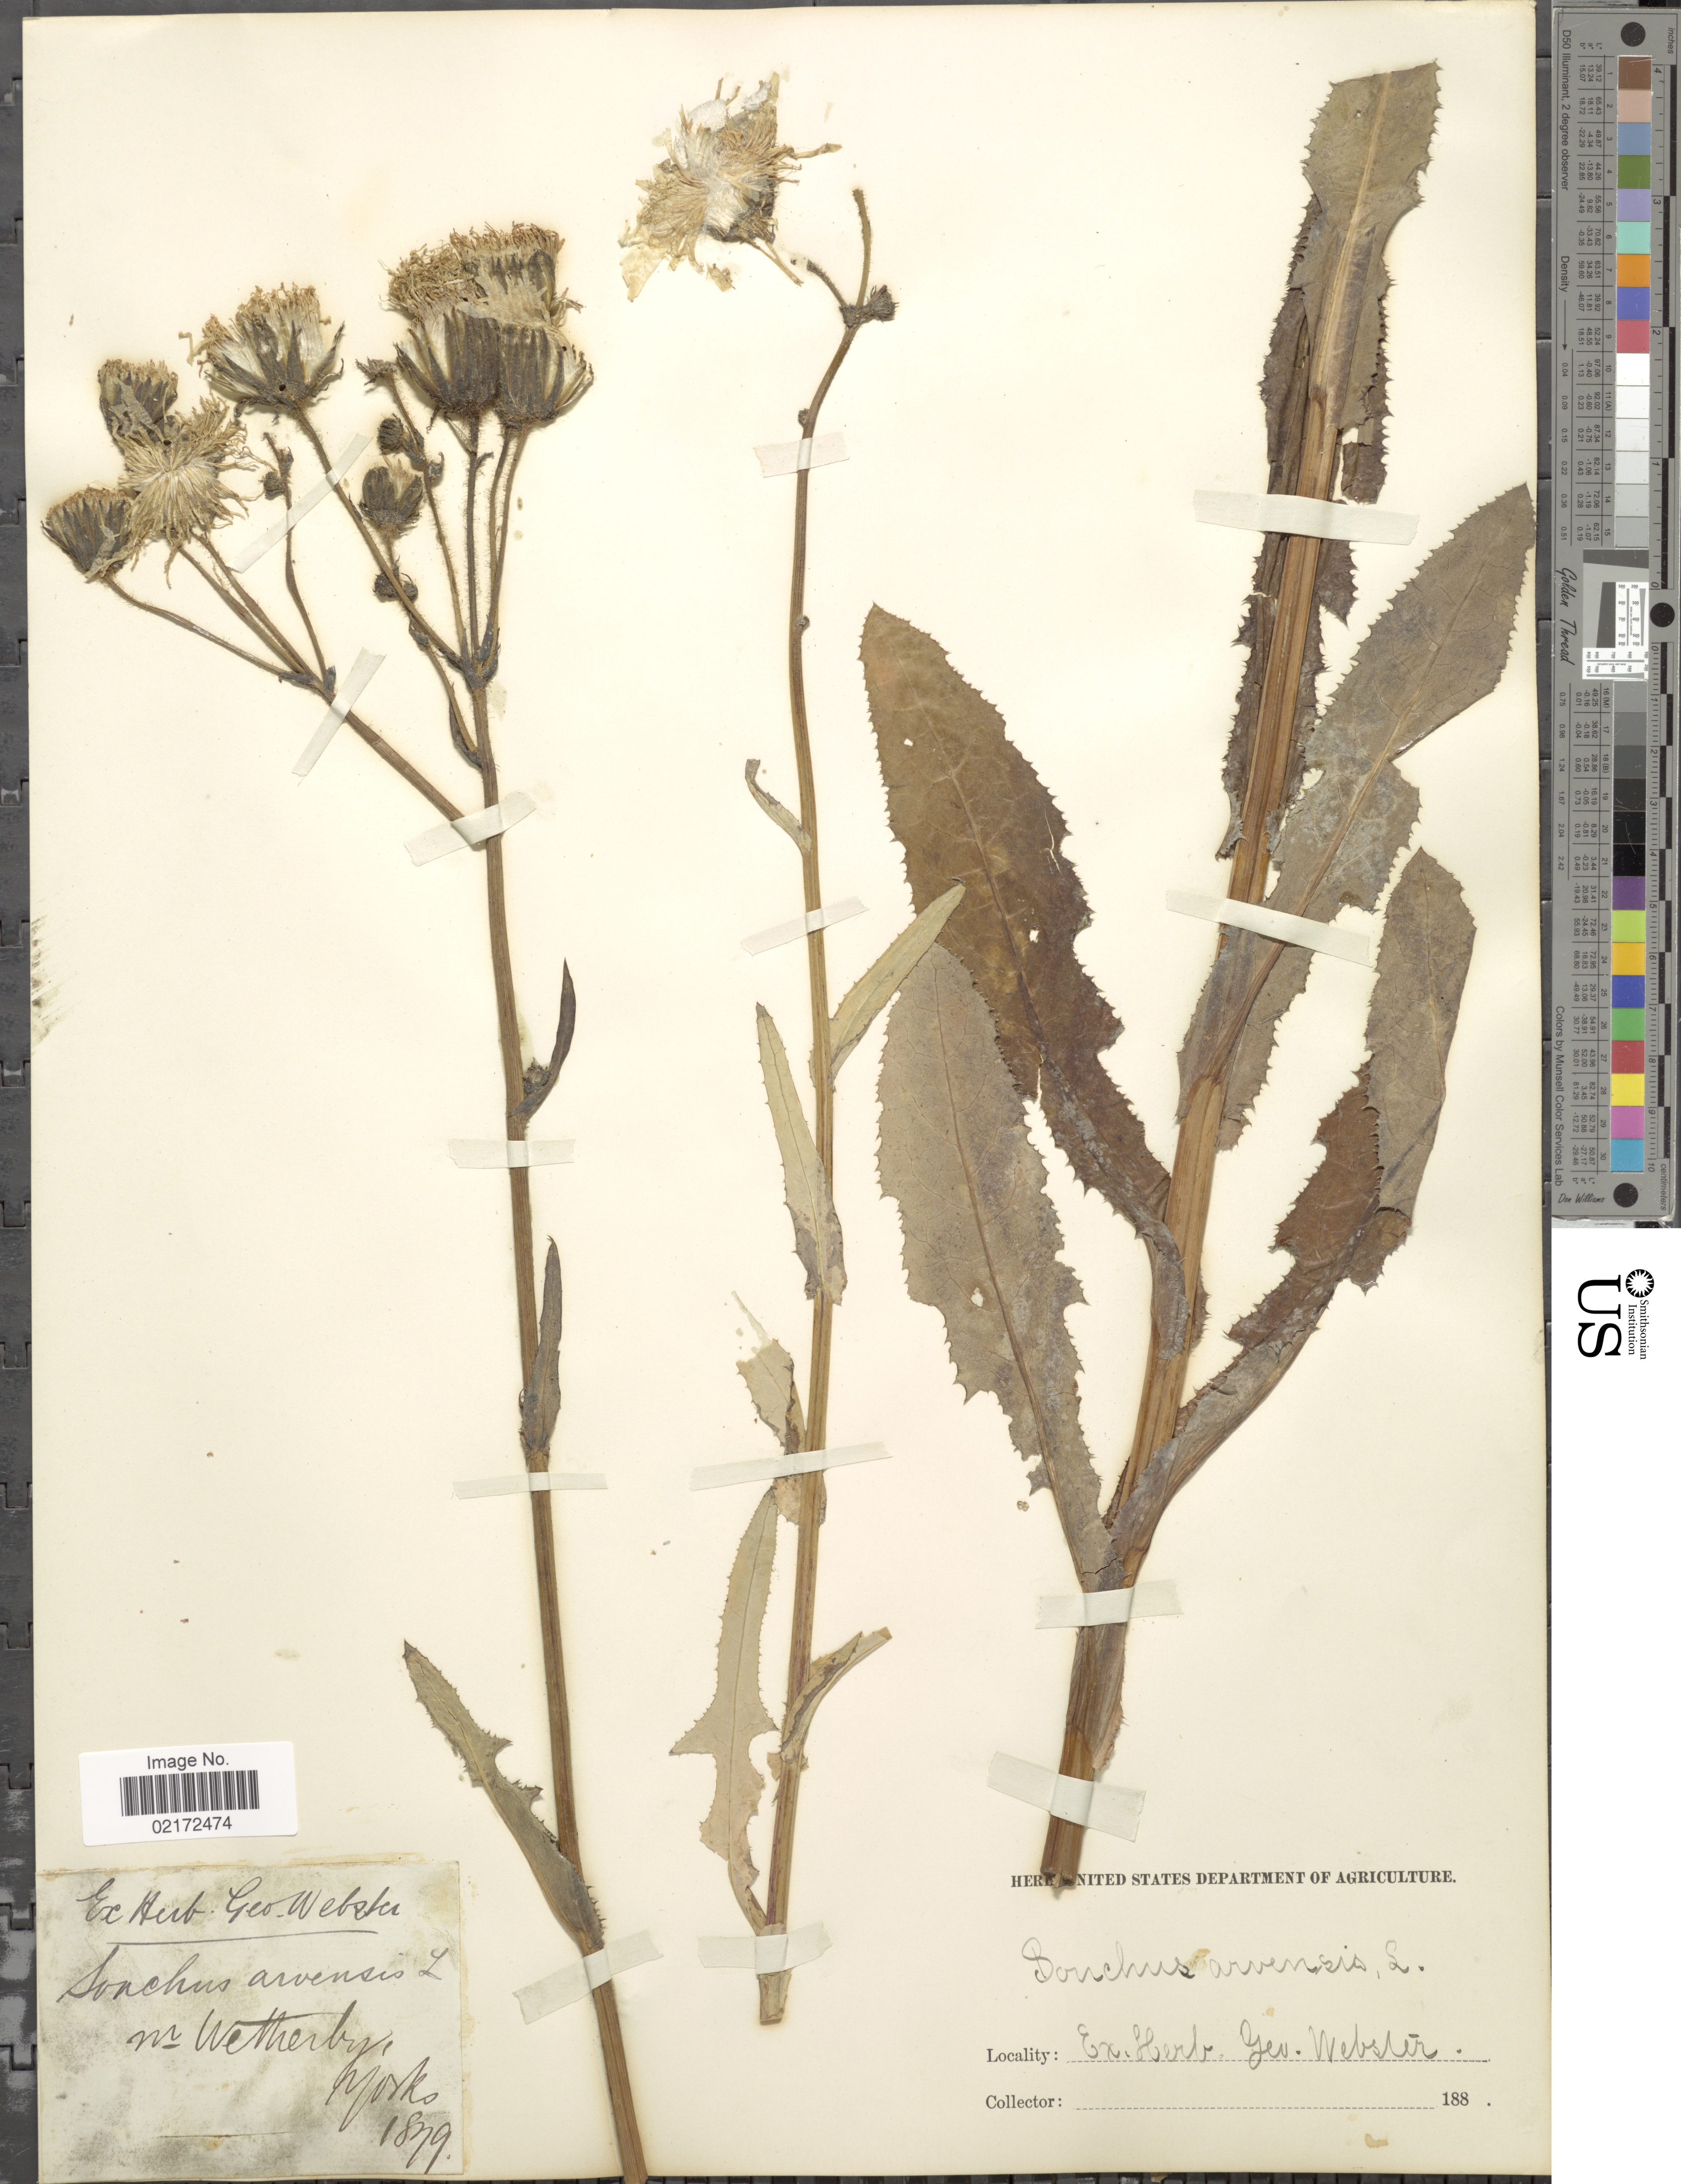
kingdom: Plantae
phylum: Tracheophyta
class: Magnoliopsida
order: Asterales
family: Asteraceae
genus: Sonchus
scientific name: Sonchus arvensis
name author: L.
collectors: ex herb. Geo. Webster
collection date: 1879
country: United Kingdom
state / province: England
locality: Wetherby, Yorks.